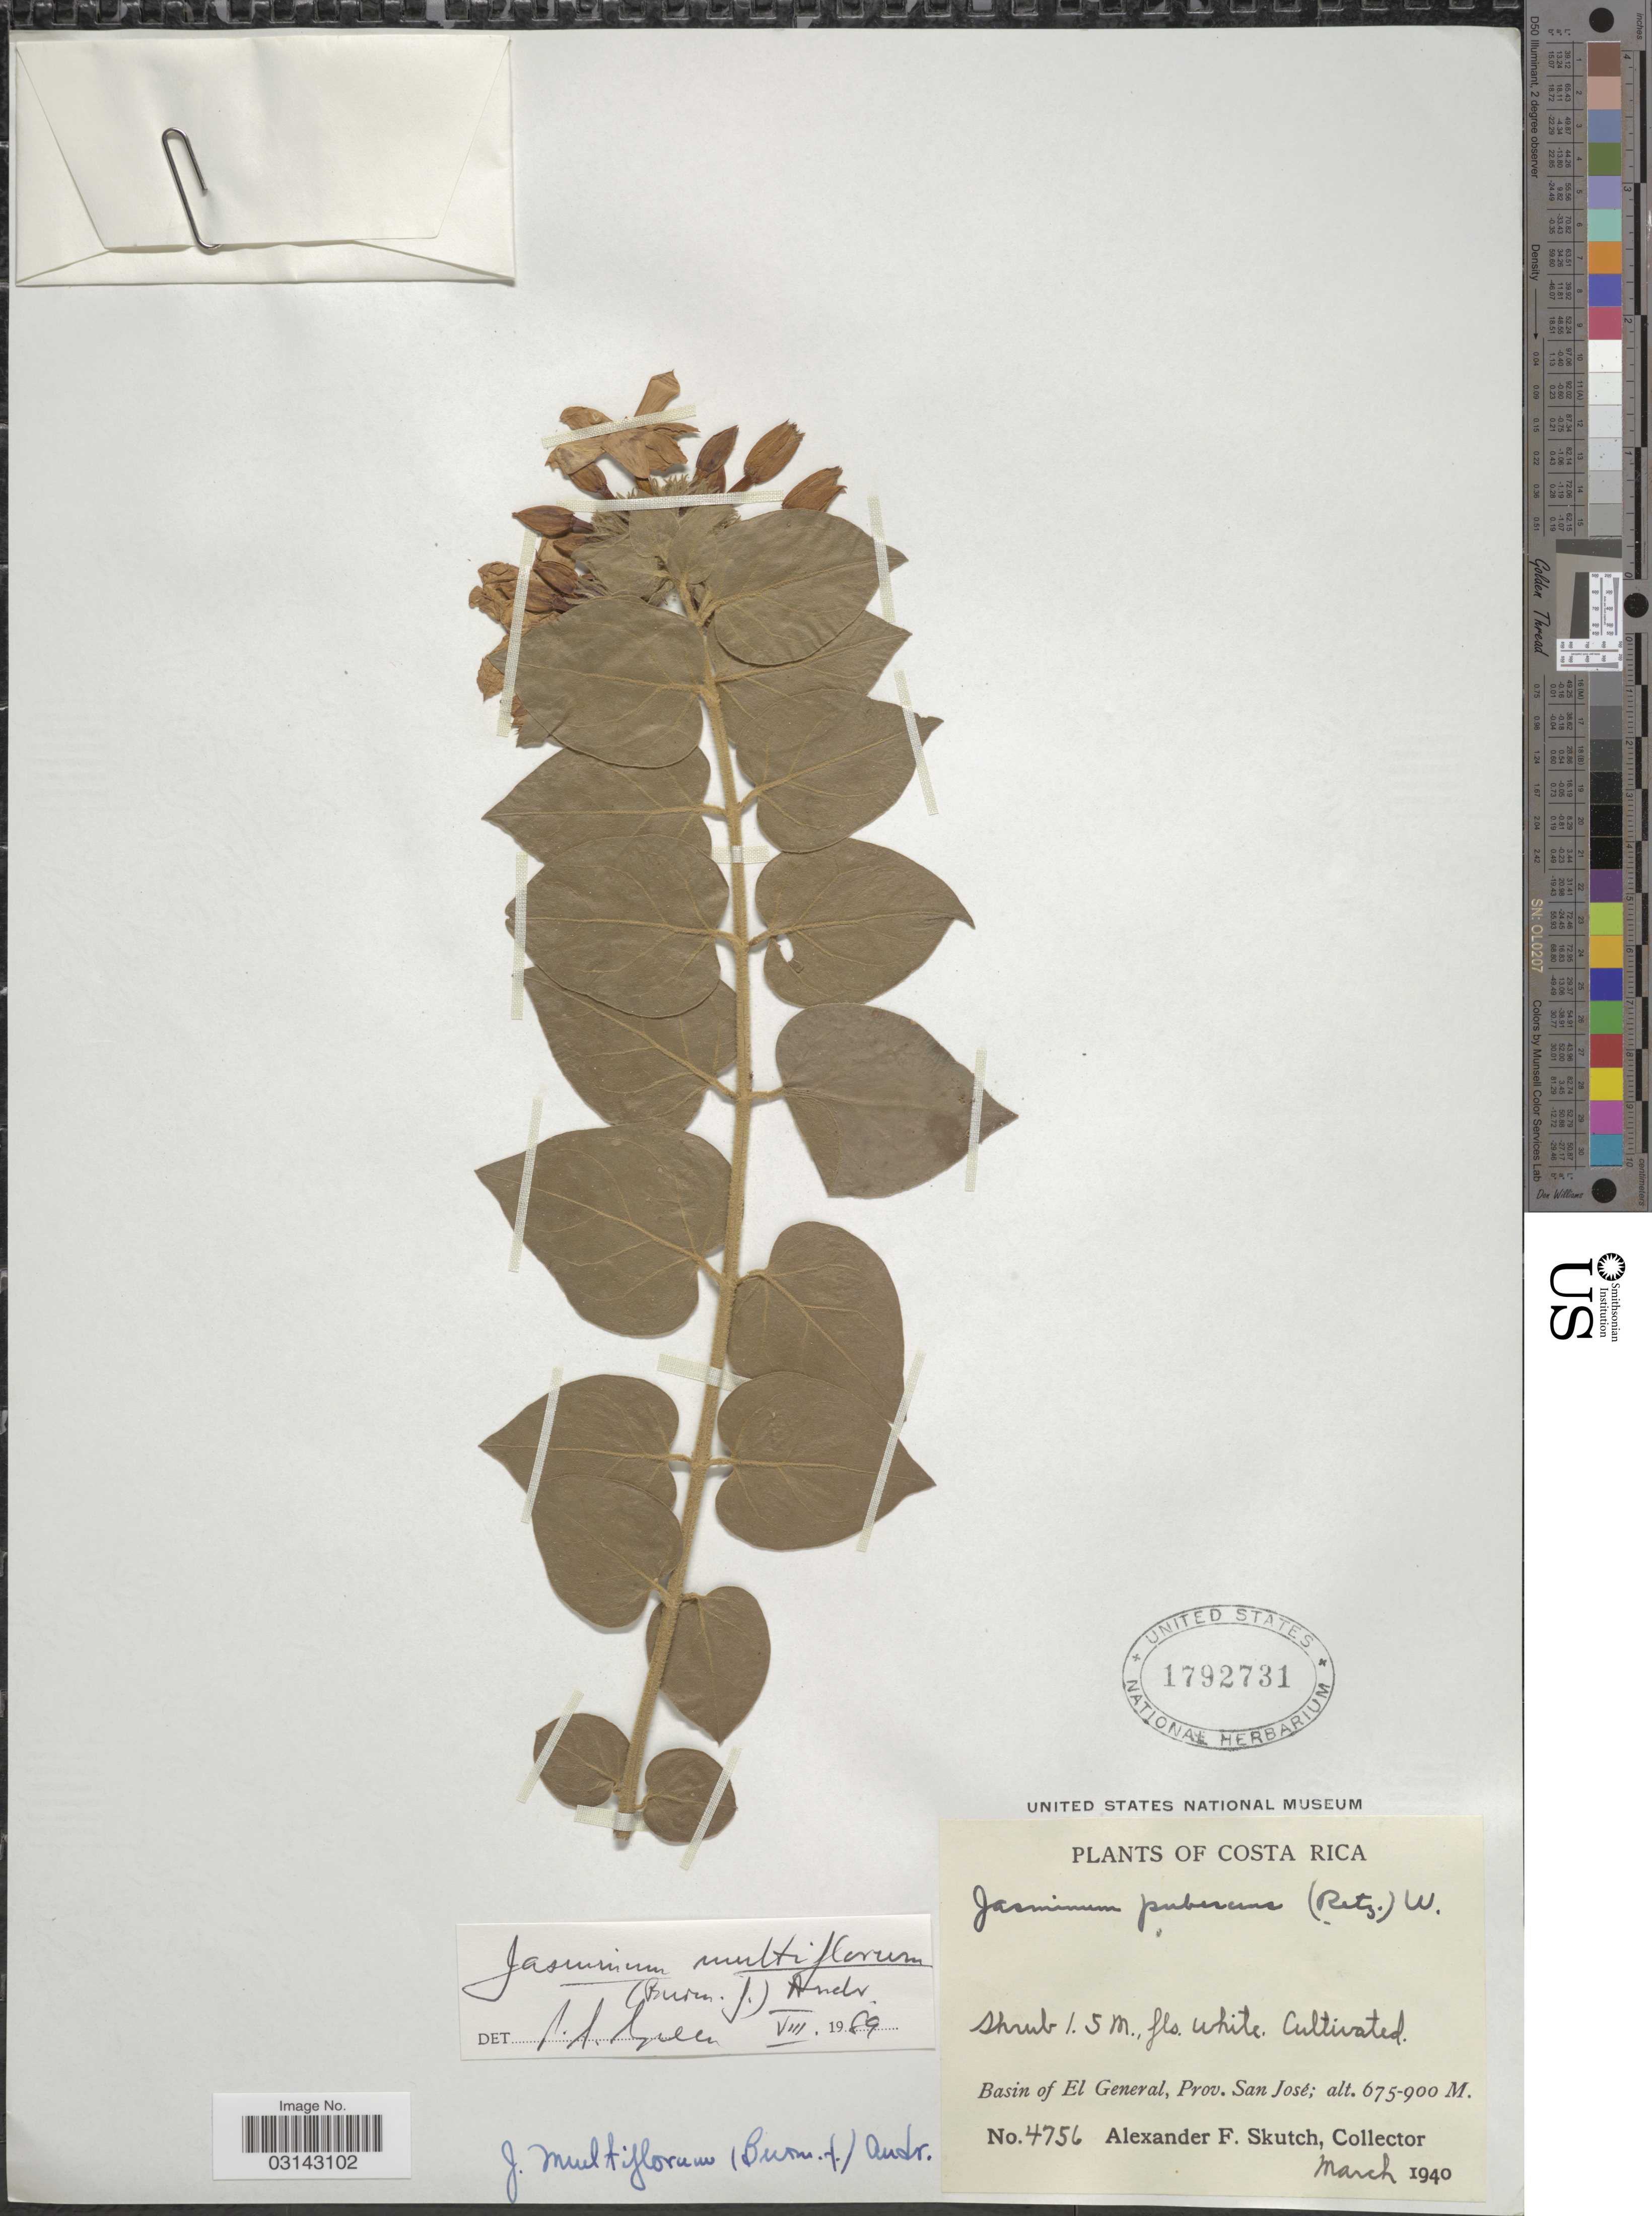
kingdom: Plantae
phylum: Tracheophyta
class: Magnoliopsida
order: Lamiales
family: Oleaceae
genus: Jasminum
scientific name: Jasminum multiflorum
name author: (Burm. f.) Andrews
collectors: A. F. Skutch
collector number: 4756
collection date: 1940-03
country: Costa Rica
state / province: San José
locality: Basin of El General, Prov. San José.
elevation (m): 675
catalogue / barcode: US 1792731